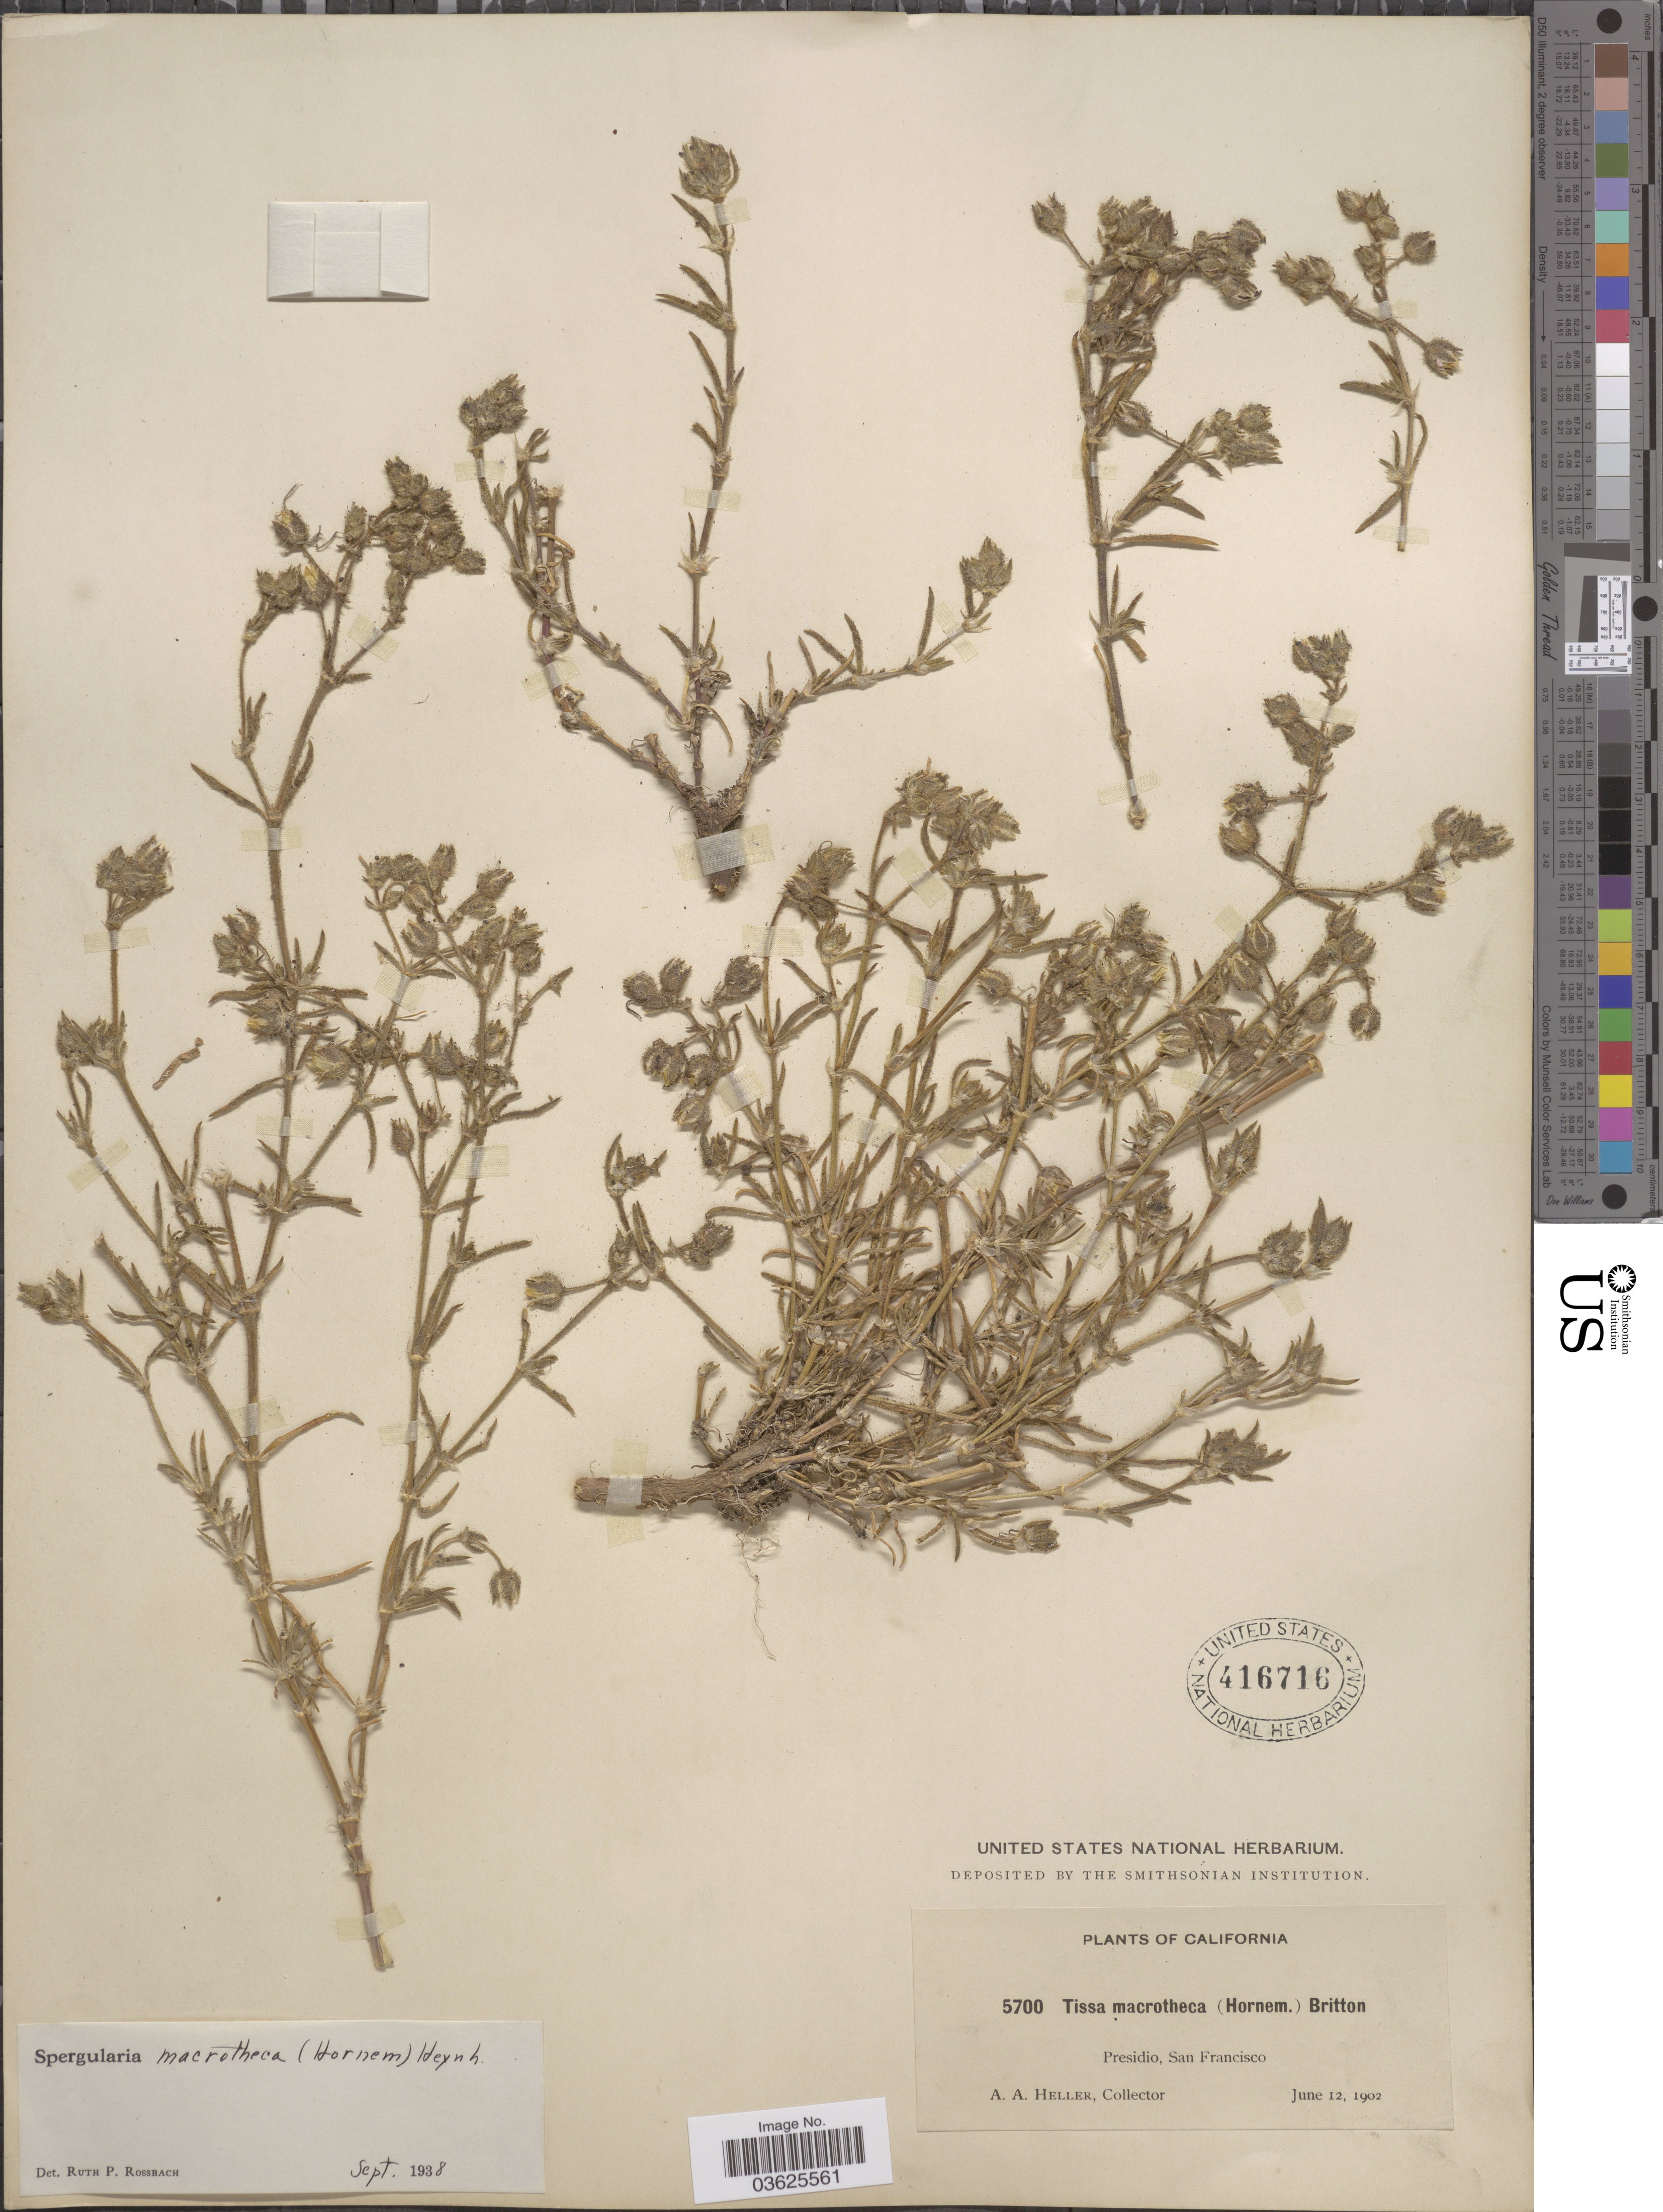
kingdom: Plantae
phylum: Tracheophyta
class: Magnoliopsida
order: Caryophyllales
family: Caryophyllaceae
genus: Spergularia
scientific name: Spergularia macrotheca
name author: (Hornem.) Heynh.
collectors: A. A. Heller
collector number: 5700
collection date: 1902-06-12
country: United States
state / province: California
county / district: San Francisco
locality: Presidio, San Francisco.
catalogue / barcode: US 416716